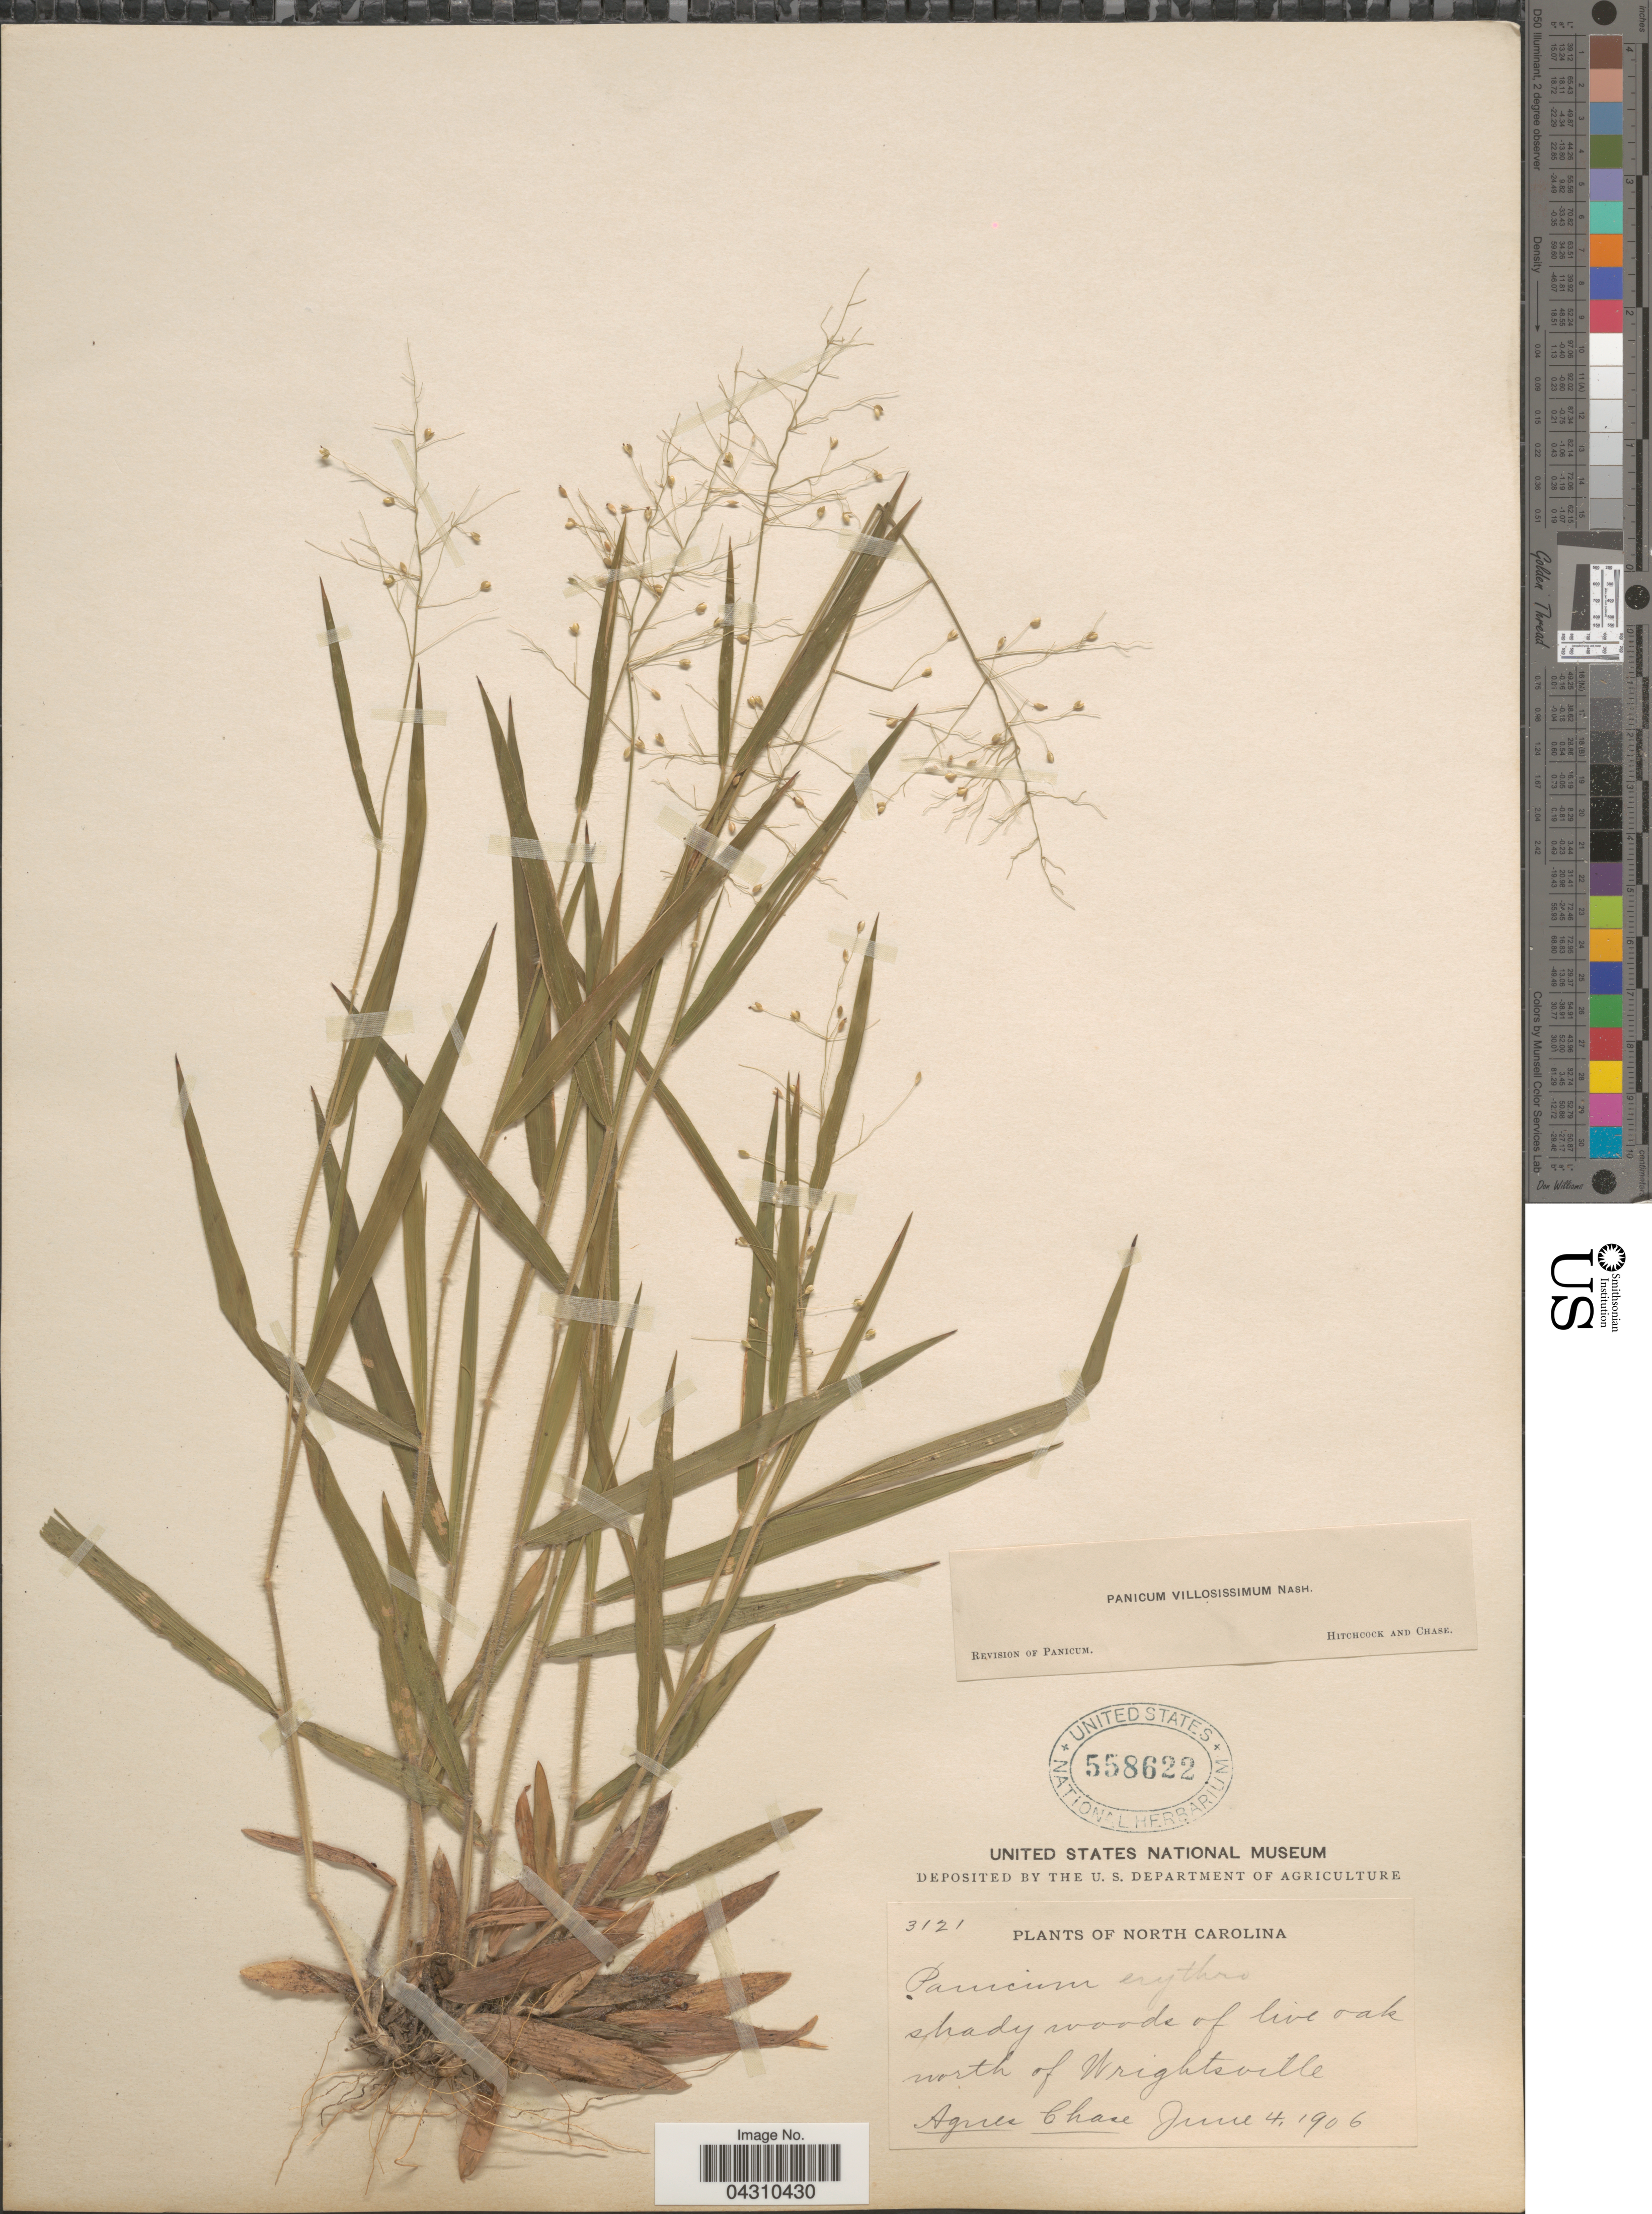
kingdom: Plantae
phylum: Tracheophyta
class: Liliopsida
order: Poales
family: Poaceae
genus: Dichanthelium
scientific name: Dichanthelium acuminatum var. acuminatum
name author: (Sw.) Gould & C.A. Clark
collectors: A. Chase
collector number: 3121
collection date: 1906-06-04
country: United States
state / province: North Carolina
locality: North of Wrightsville.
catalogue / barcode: US 558622